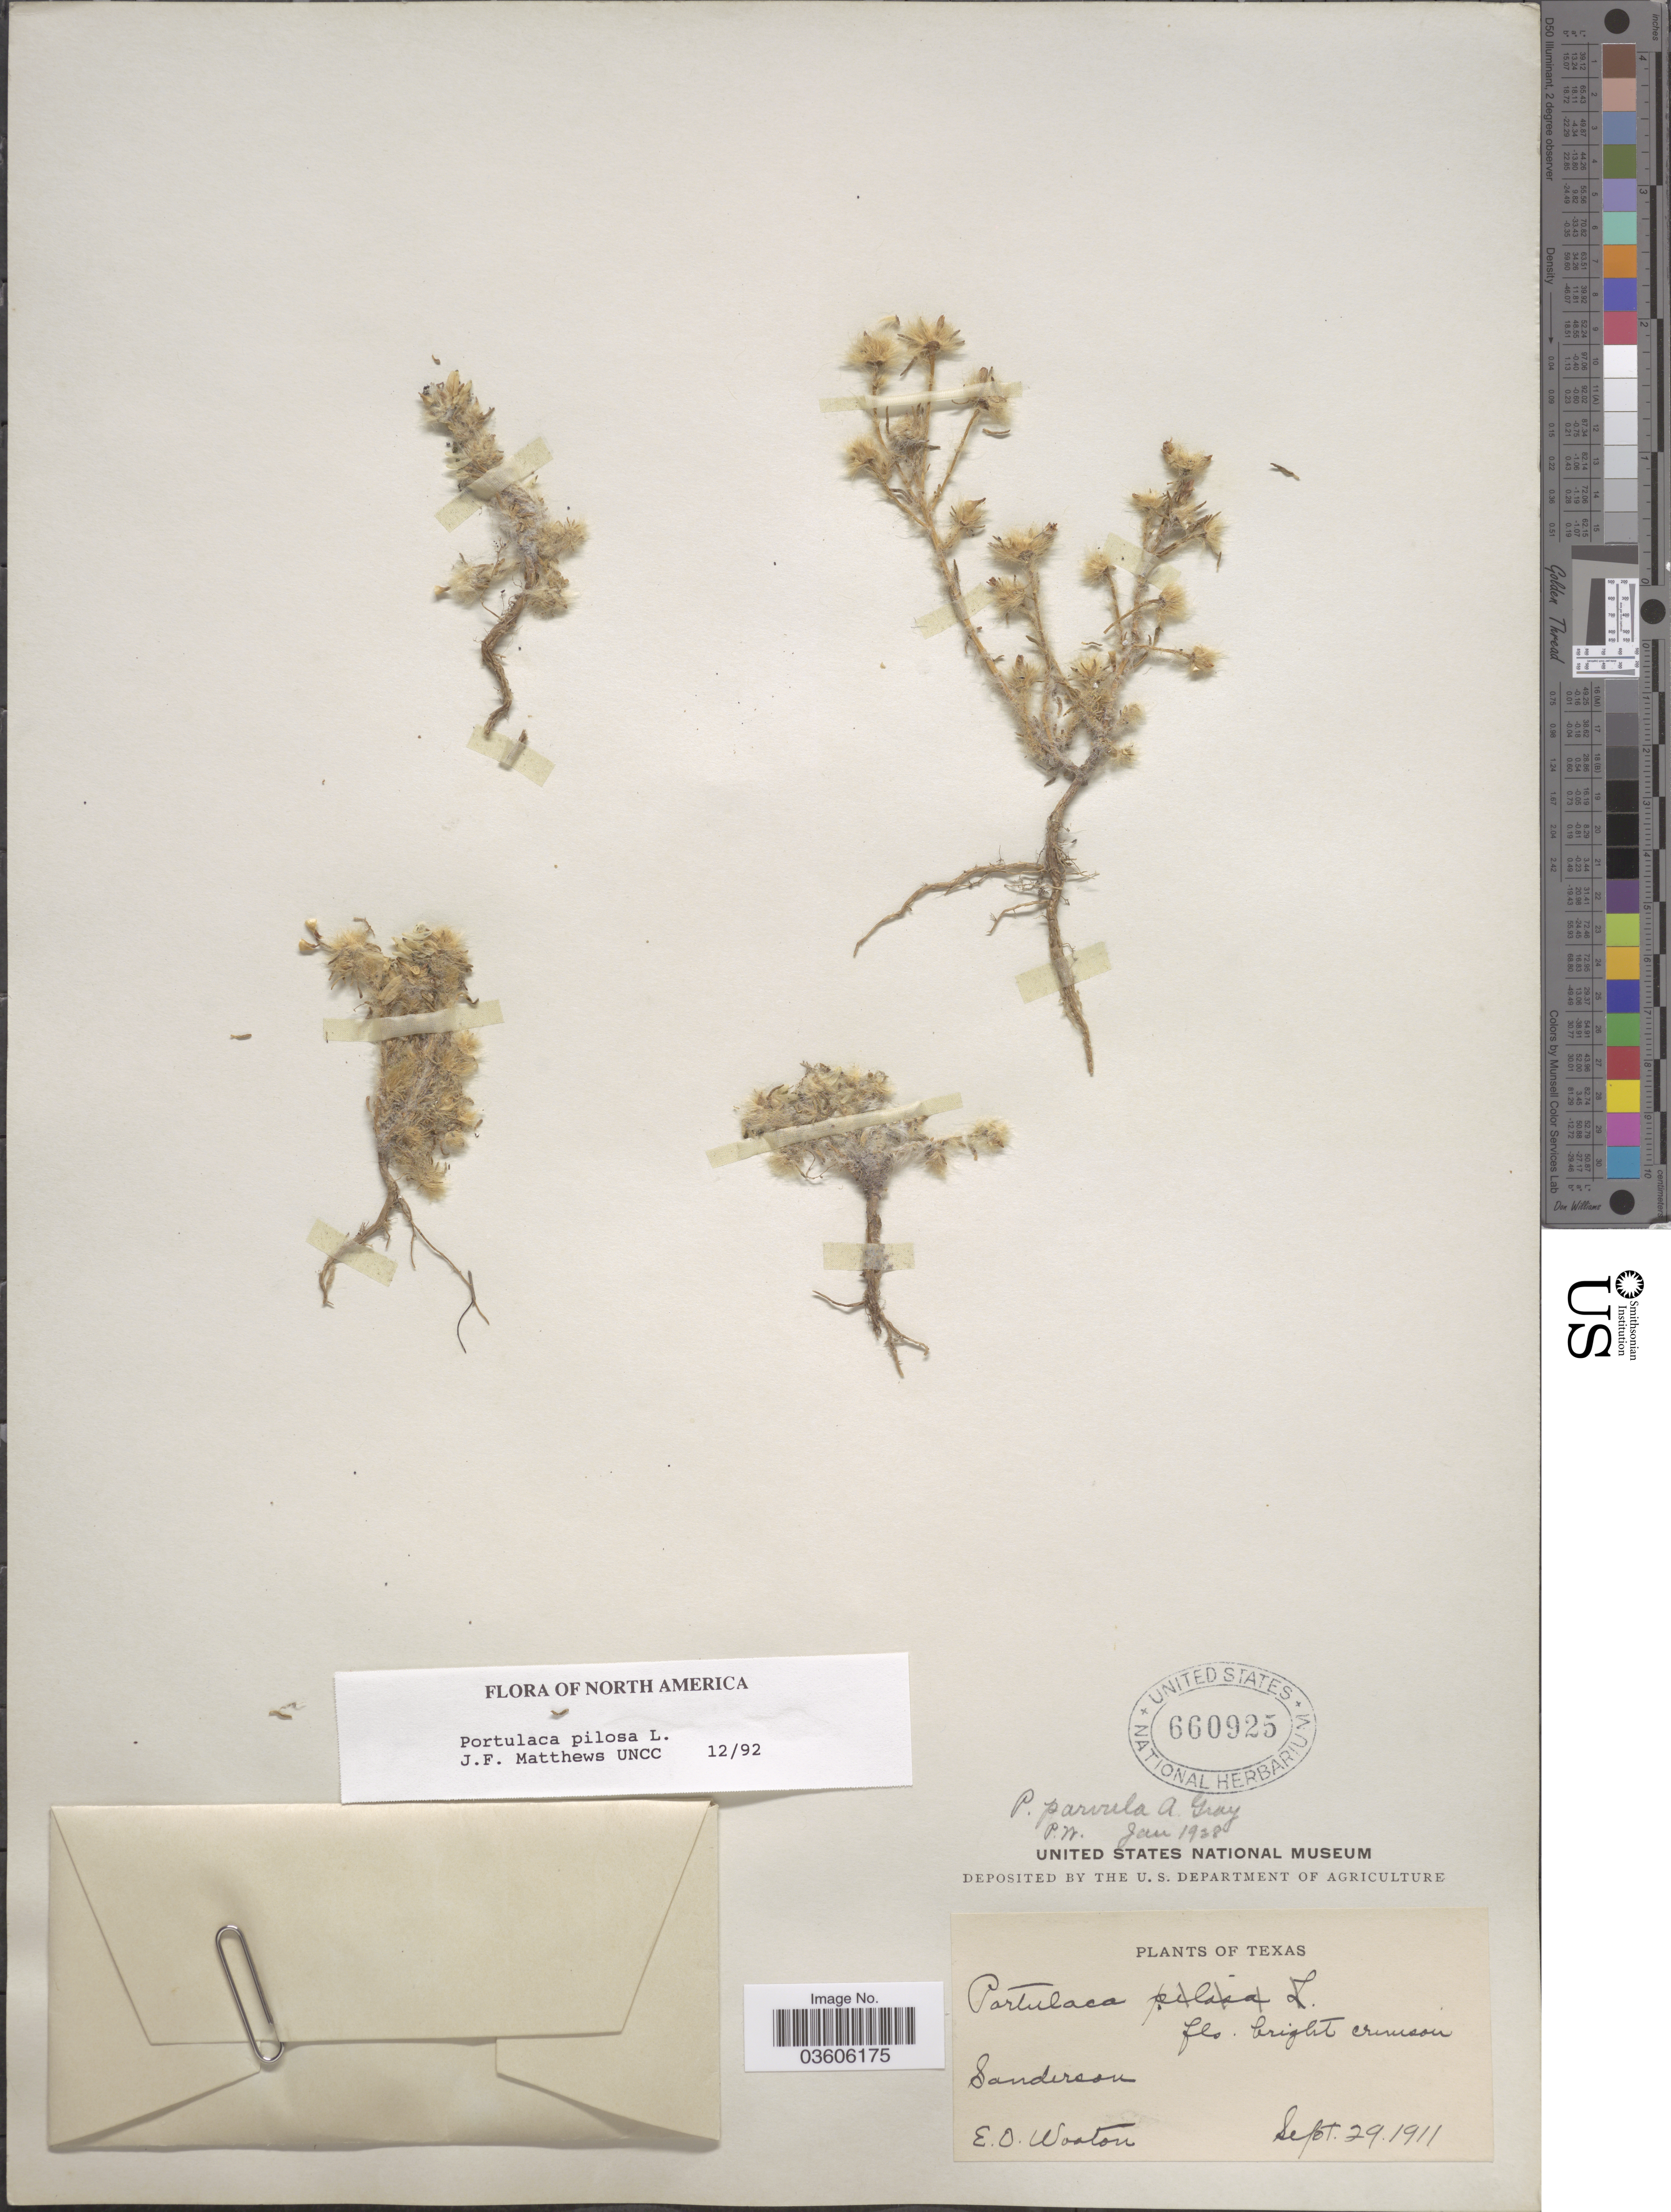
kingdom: Plantae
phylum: Tracheophyta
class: Magnoliopsida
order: Caryophyllales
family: Portulacaceae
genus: Portulaca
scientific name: Portulaca pilosa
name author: L.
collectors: E. O. Wooton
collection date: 1911-09-29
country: United States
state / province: Texas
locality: Sanderson.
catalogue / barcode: US 660925